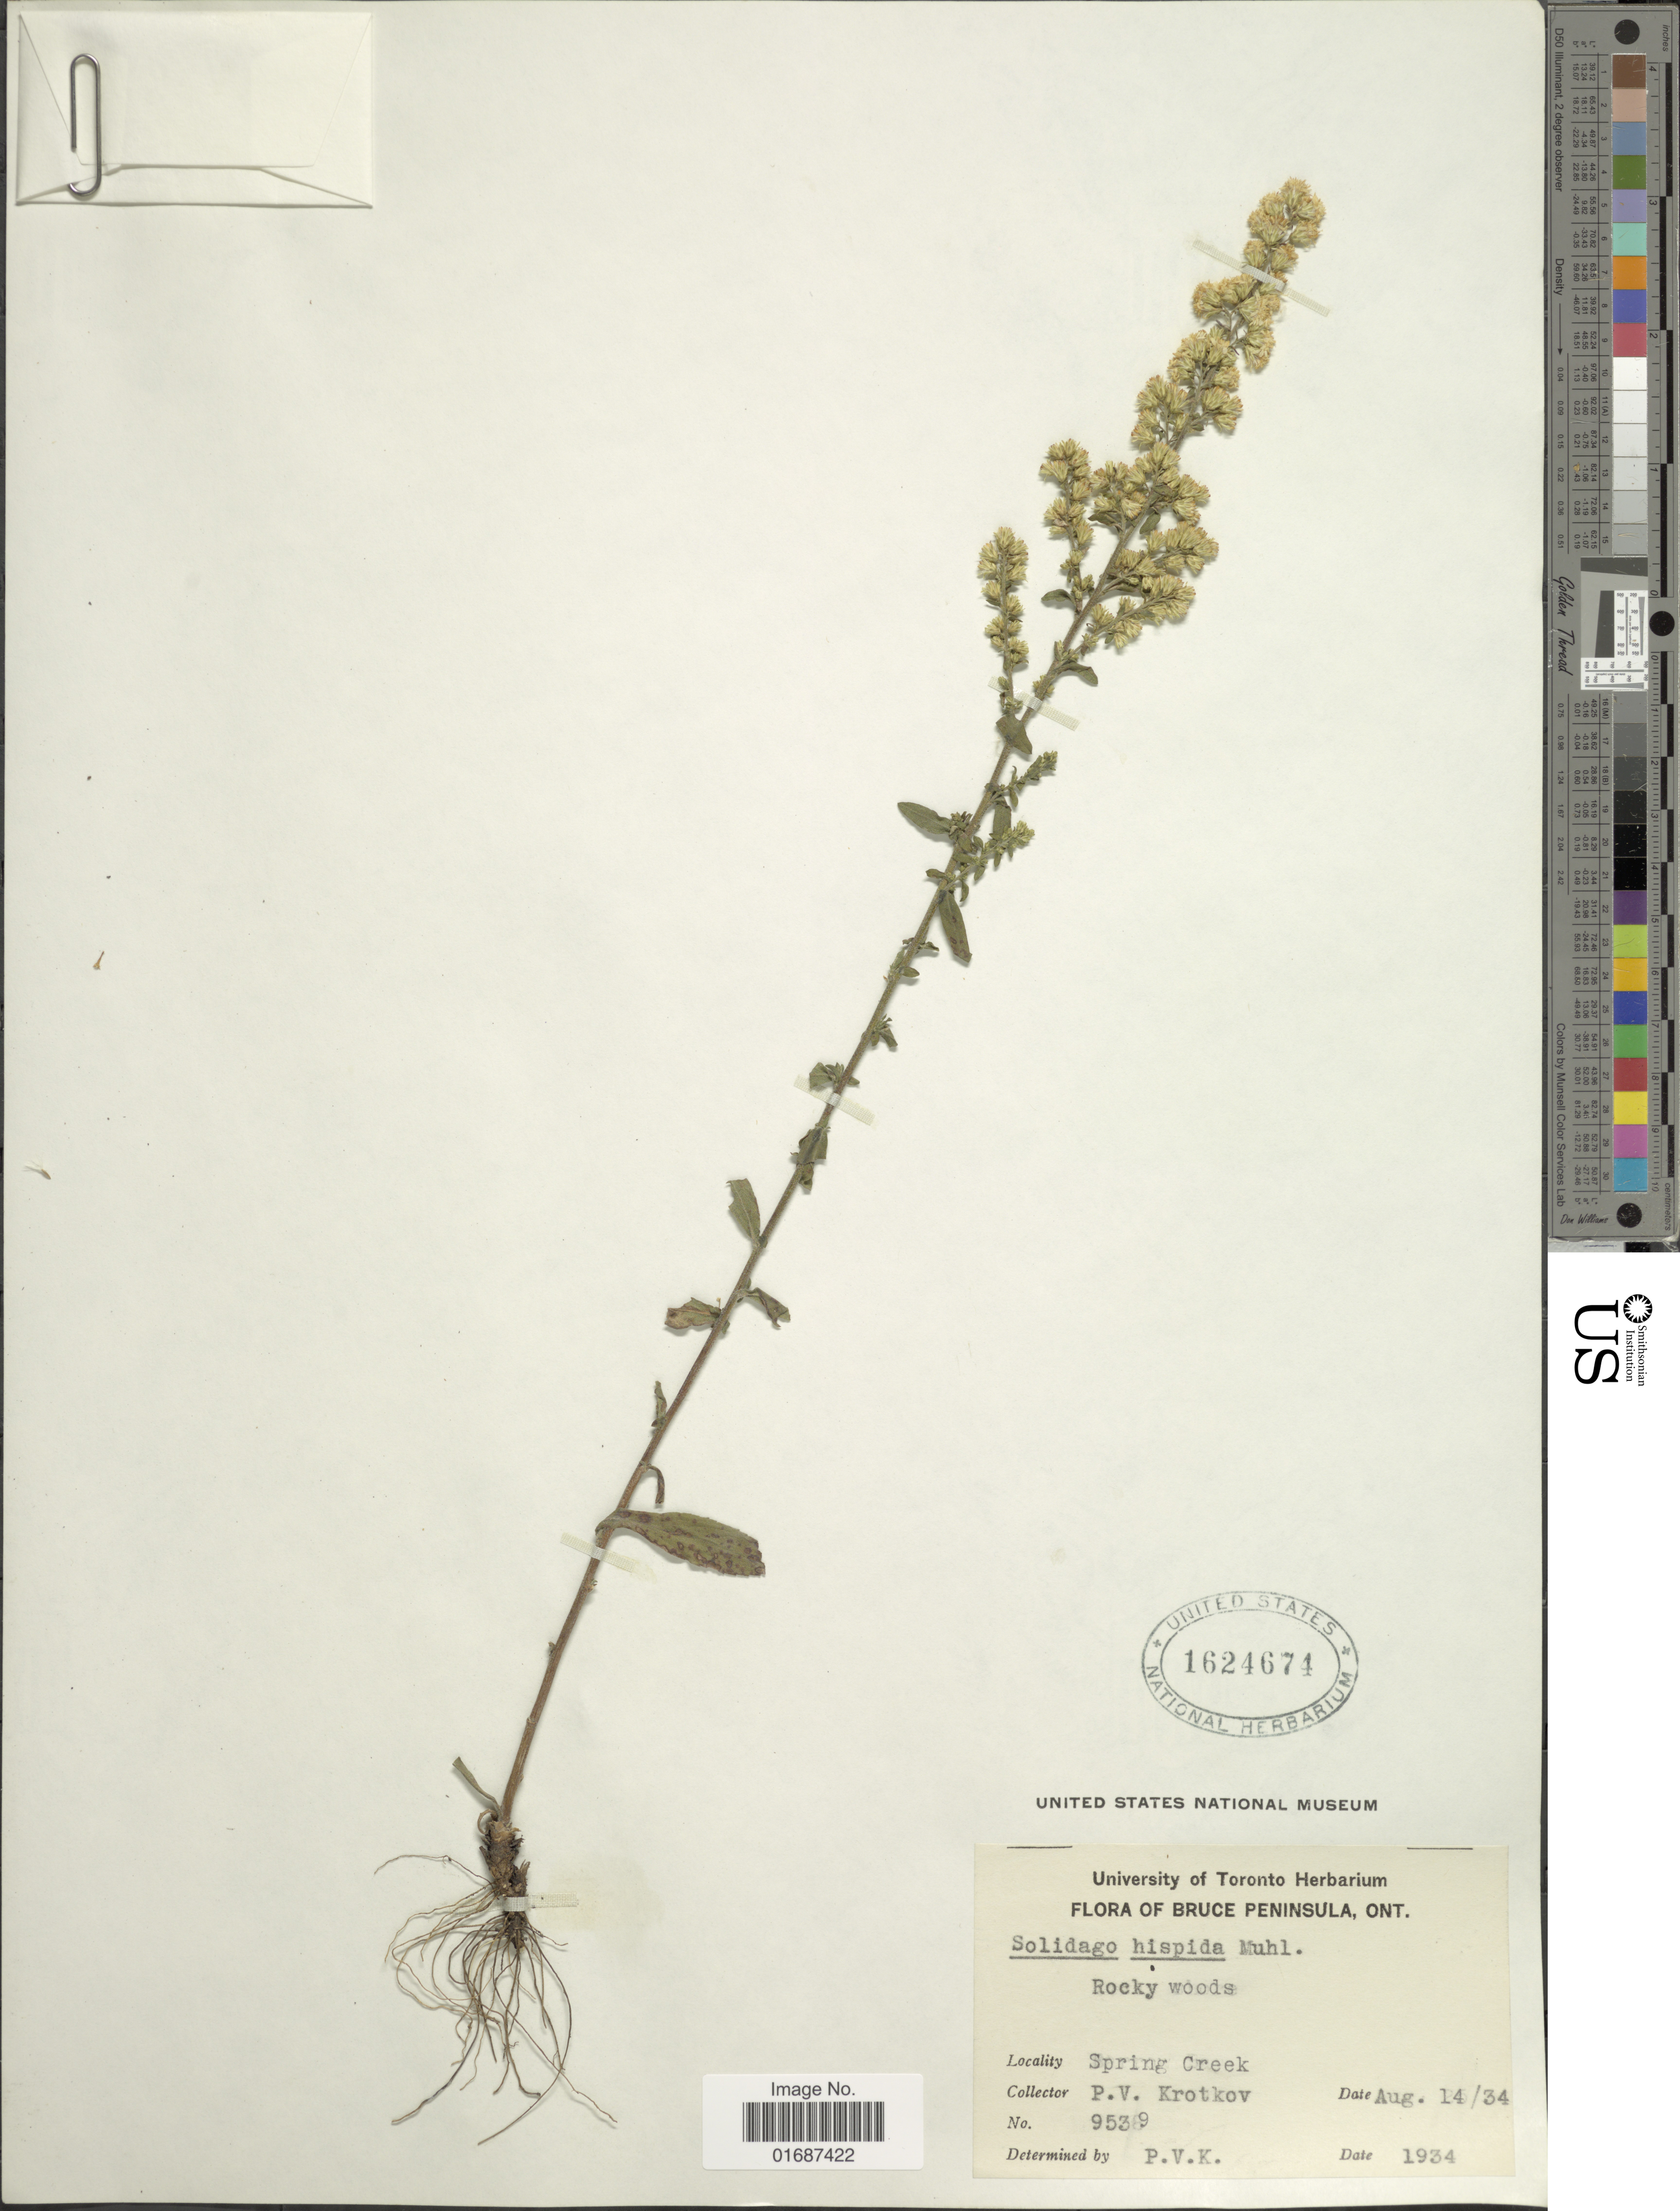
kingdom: Plantae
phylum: Tracheophyta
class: Magnoliopsida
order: Asterales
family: Asteraceae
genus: Solidago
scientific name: Solidago hispida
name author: Muhl. ex Willd.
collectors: P. V. Krotkov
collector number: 9539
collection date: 1934-08-14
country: Canada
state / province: Ontario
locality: Bruce Peninsula, Spring Creek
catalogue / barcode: US 1624674